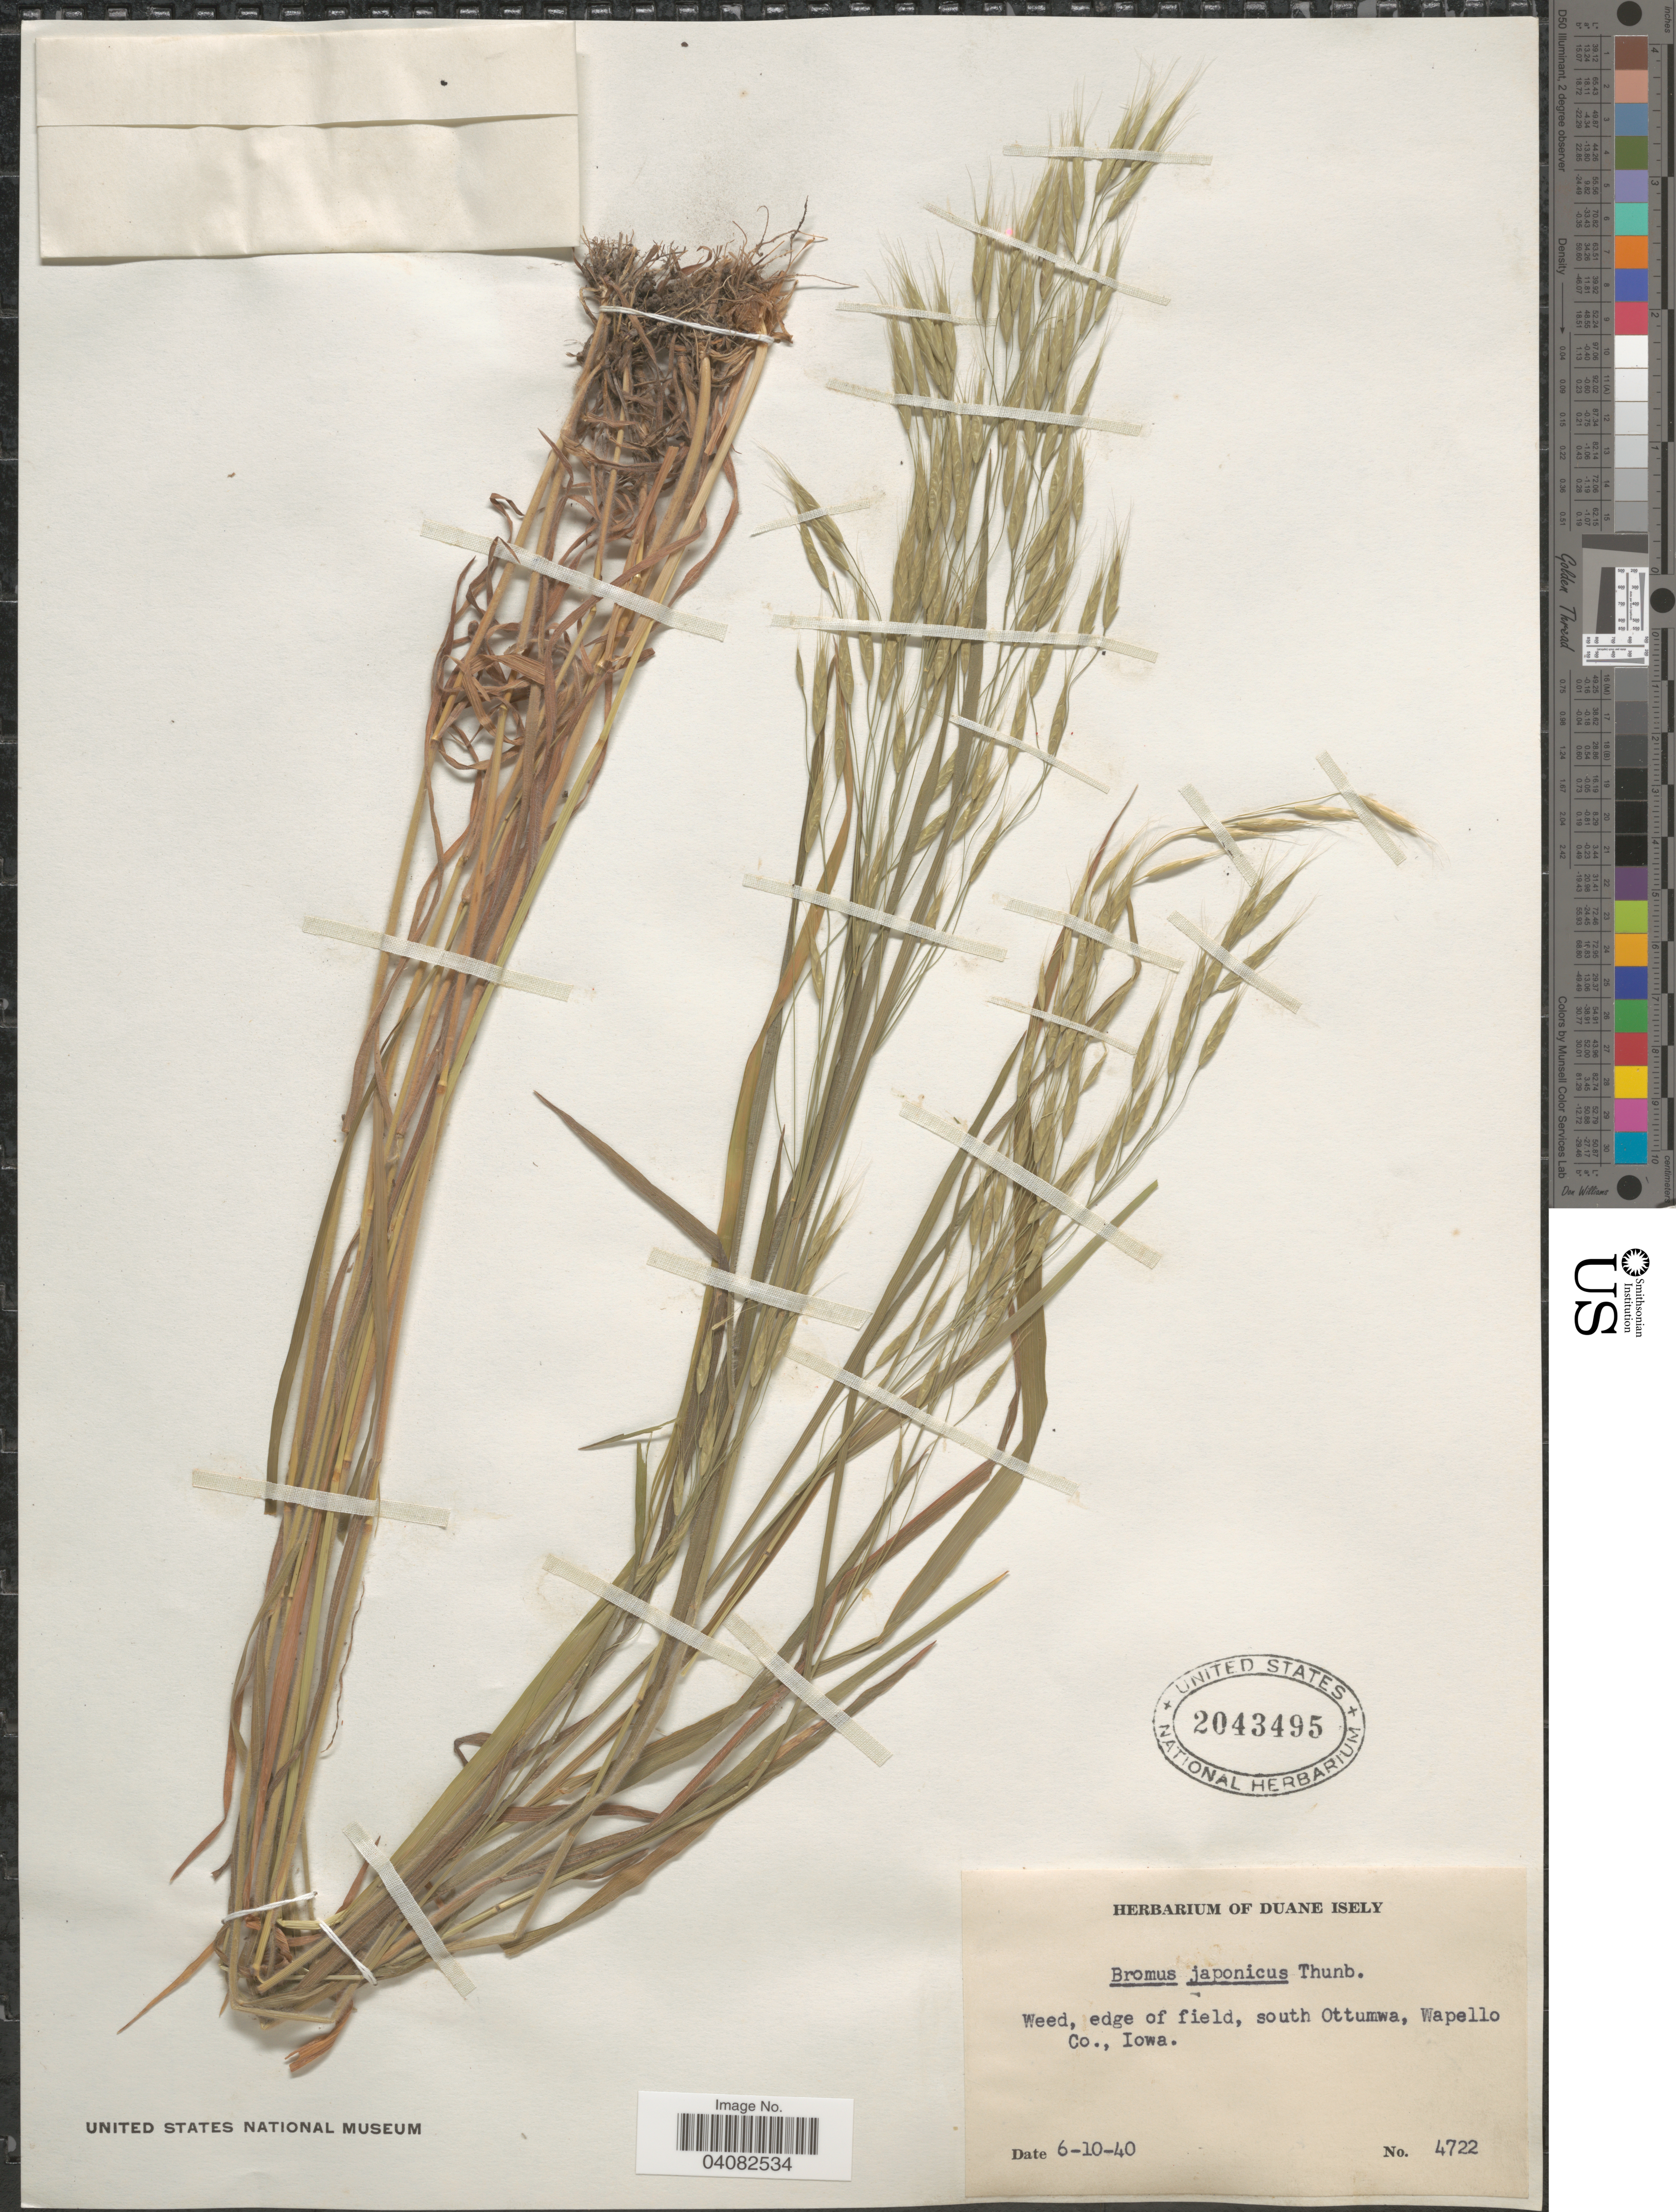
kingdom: Plantae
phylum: Tracheophyta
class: Liliopsida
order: Poales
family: Poaceae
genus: Bromus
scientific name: Bromus intermedius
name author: Gussone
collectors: ex. herb. Duane Isely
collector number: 4722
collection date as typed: Transcribed d/m/y: 10/6/40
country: United States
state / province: Iowa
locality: Weed, edge of field, south Ottumwa, Wapello Co.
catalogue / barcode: US 2043495